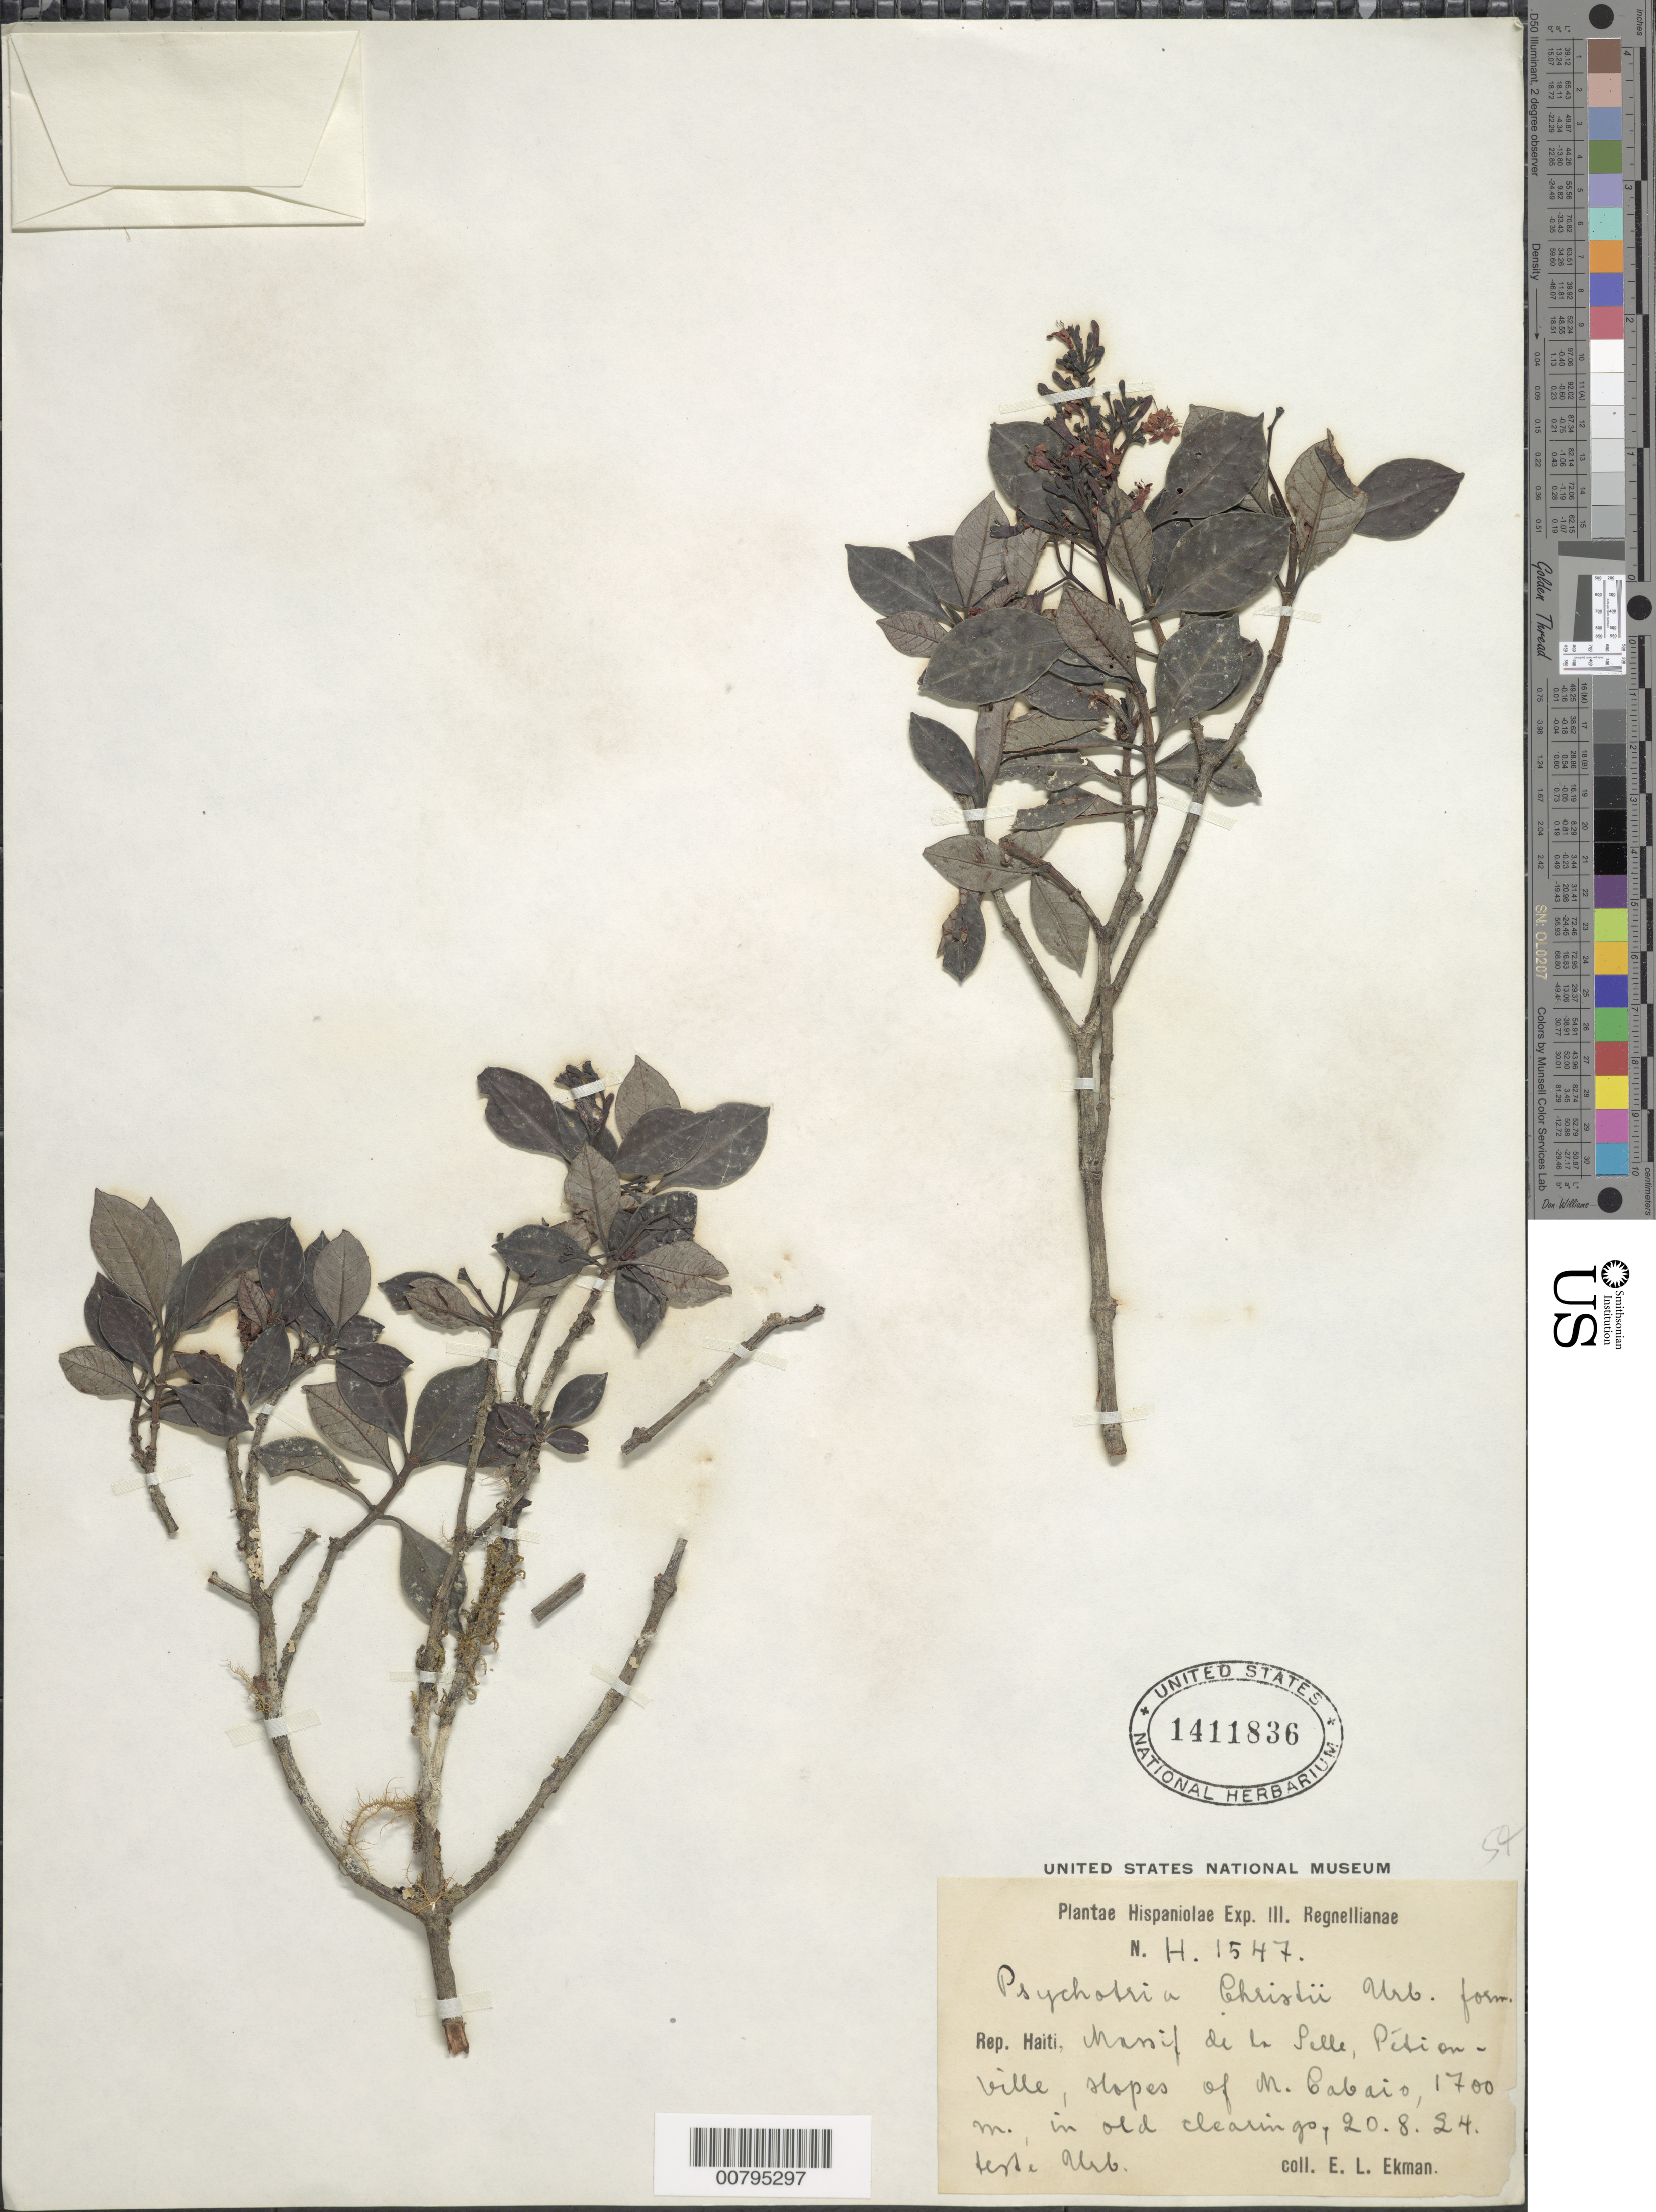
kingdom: Plantae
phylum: Tracheophyta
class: Magnoliopsida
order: Gentianales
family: Rubiaceae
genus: Psychotria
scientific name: Psychotria christii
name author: Urb.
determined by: Urban, Ignatz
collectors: E. L. Ekman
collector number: H 1547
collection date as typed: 20 Aug 1924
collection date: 1924-08-20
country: Haiti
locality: Massif de la Pelle, Pétion-ville, slopes of M. Cabaio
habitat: In old clearings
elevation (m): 1700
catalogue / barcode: US 1411836